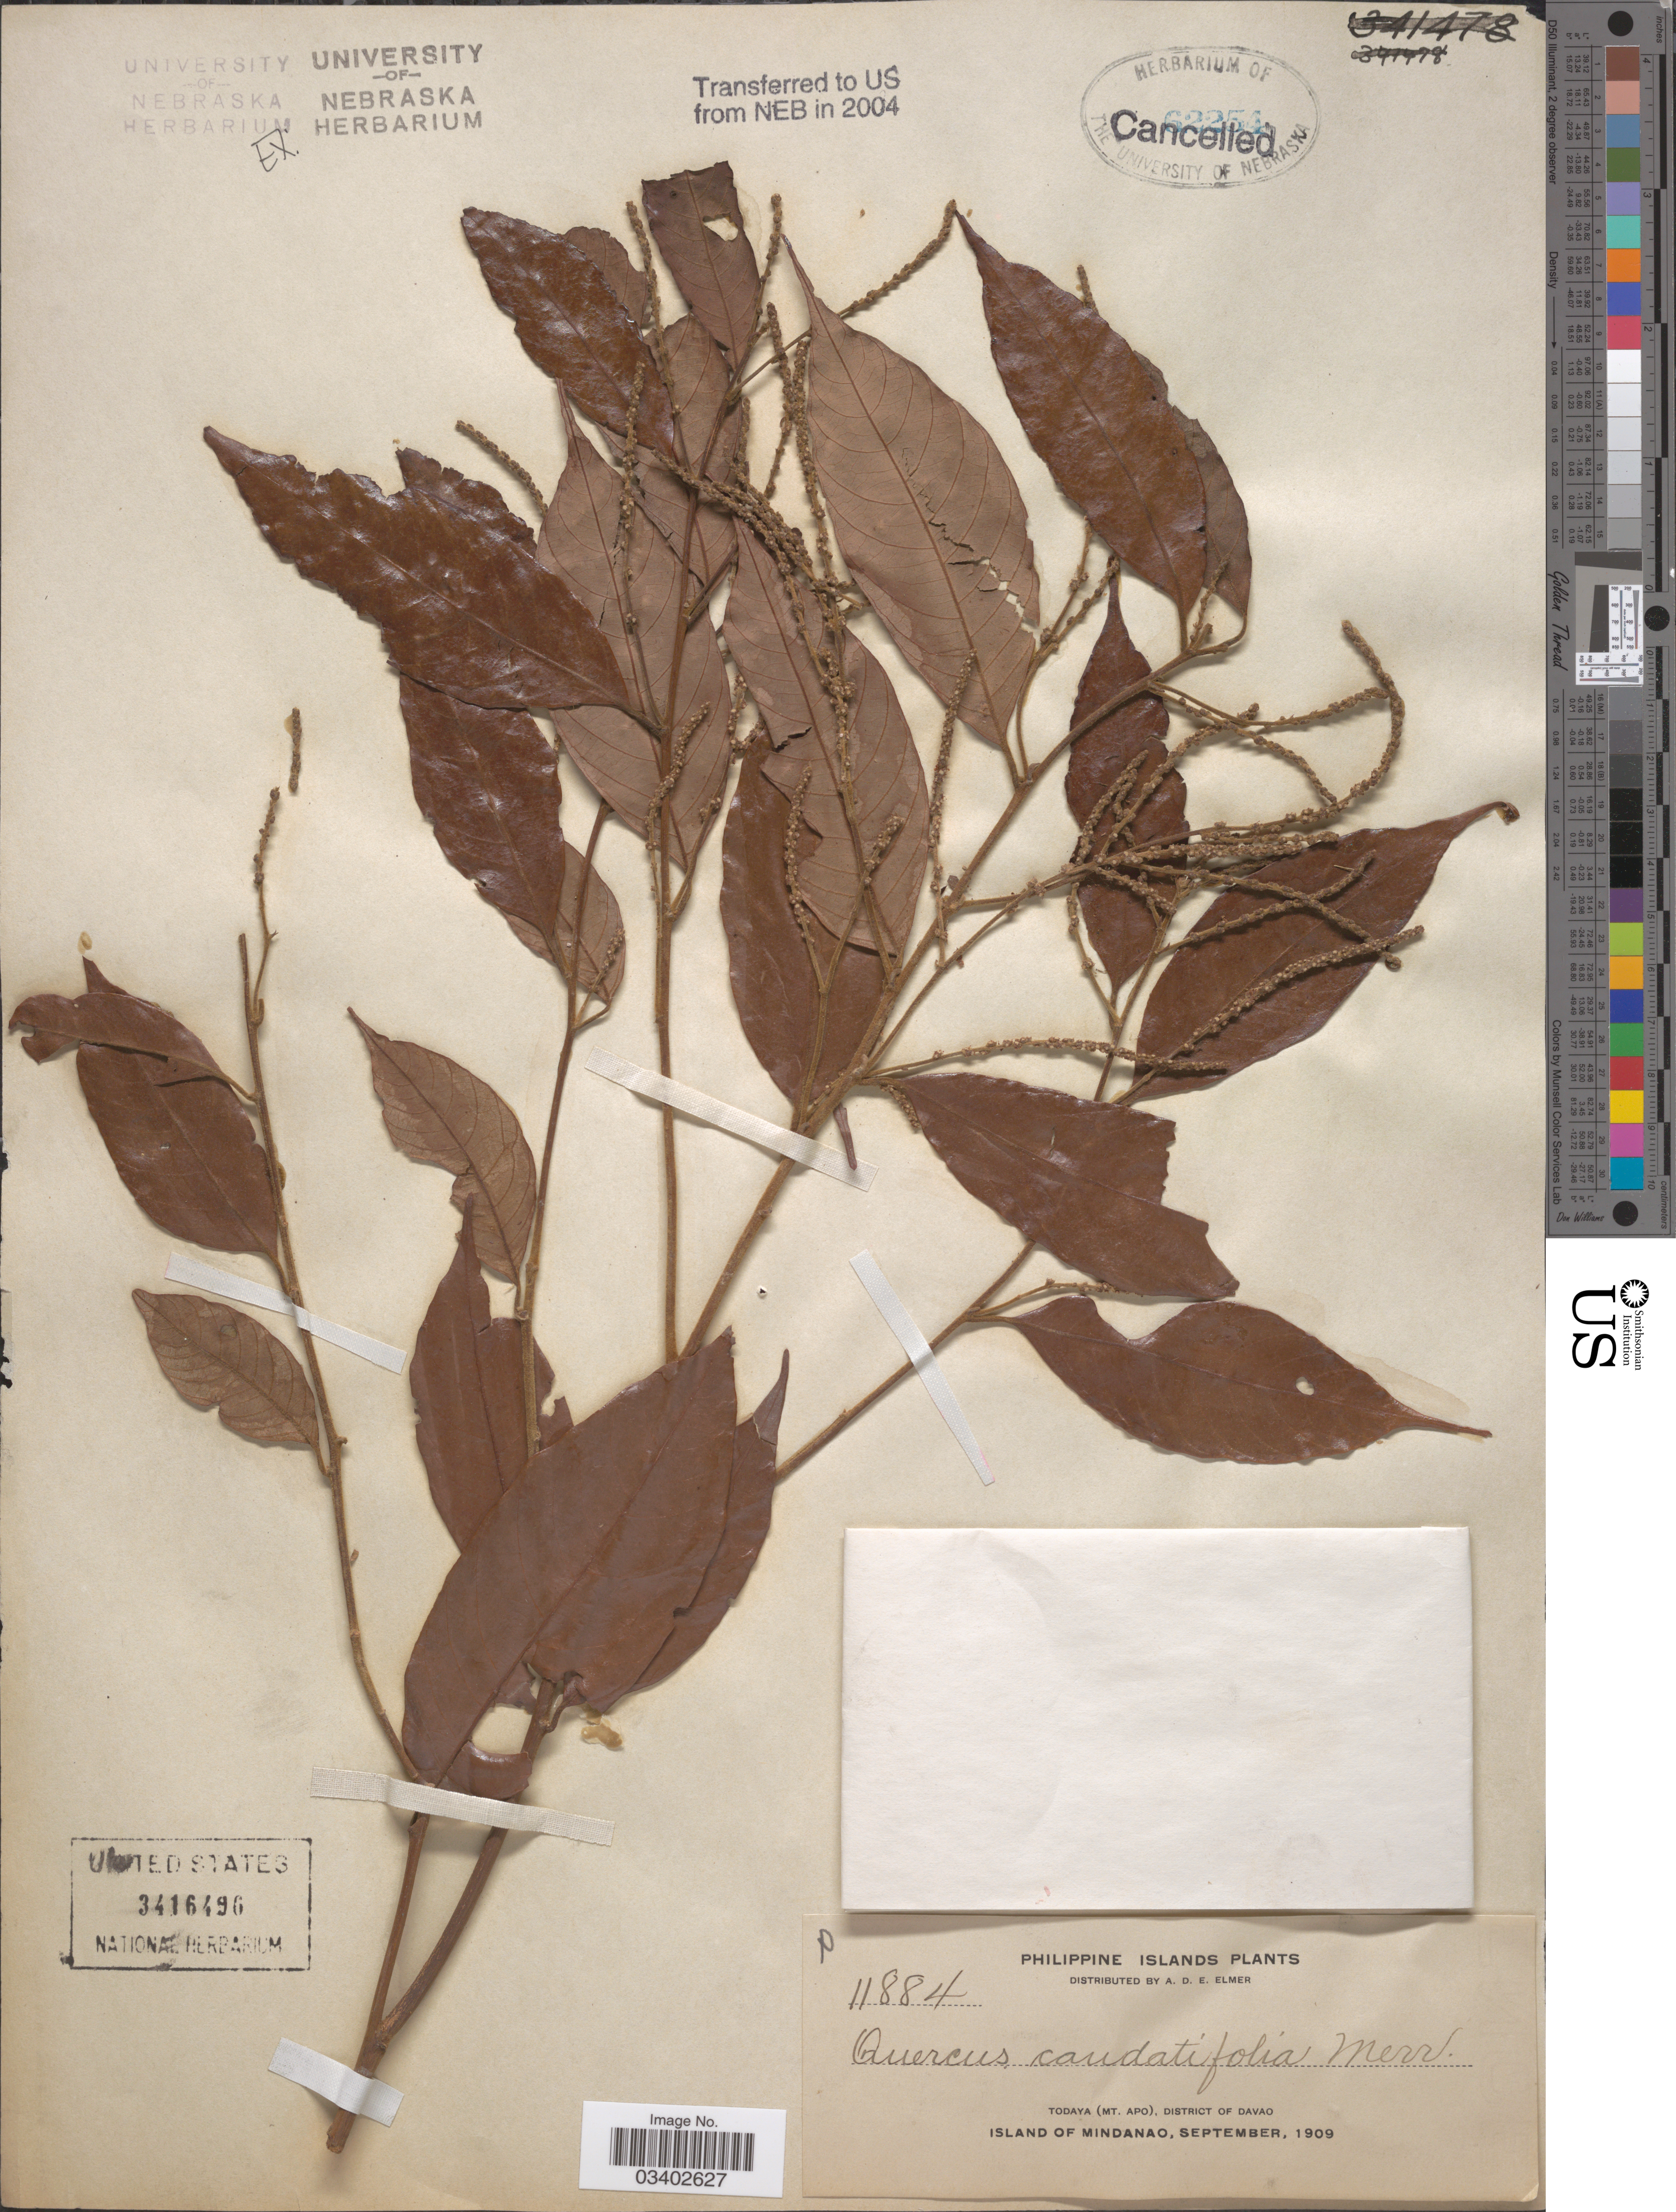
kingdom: Plantae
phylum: Tracheophyta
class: Magnoliopsida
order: Fagales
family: Fagaceae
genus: Lithocarpus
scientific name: Lithocarpus caudatifolius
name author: (Merr.) Rehder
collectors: A. D. E. Elmer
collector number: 11884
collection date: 1909-09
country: Philippines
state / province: Davao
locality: Todaya (Mt. Apo), District of Davao. Island of Mindanao.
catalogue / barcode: US 3416496